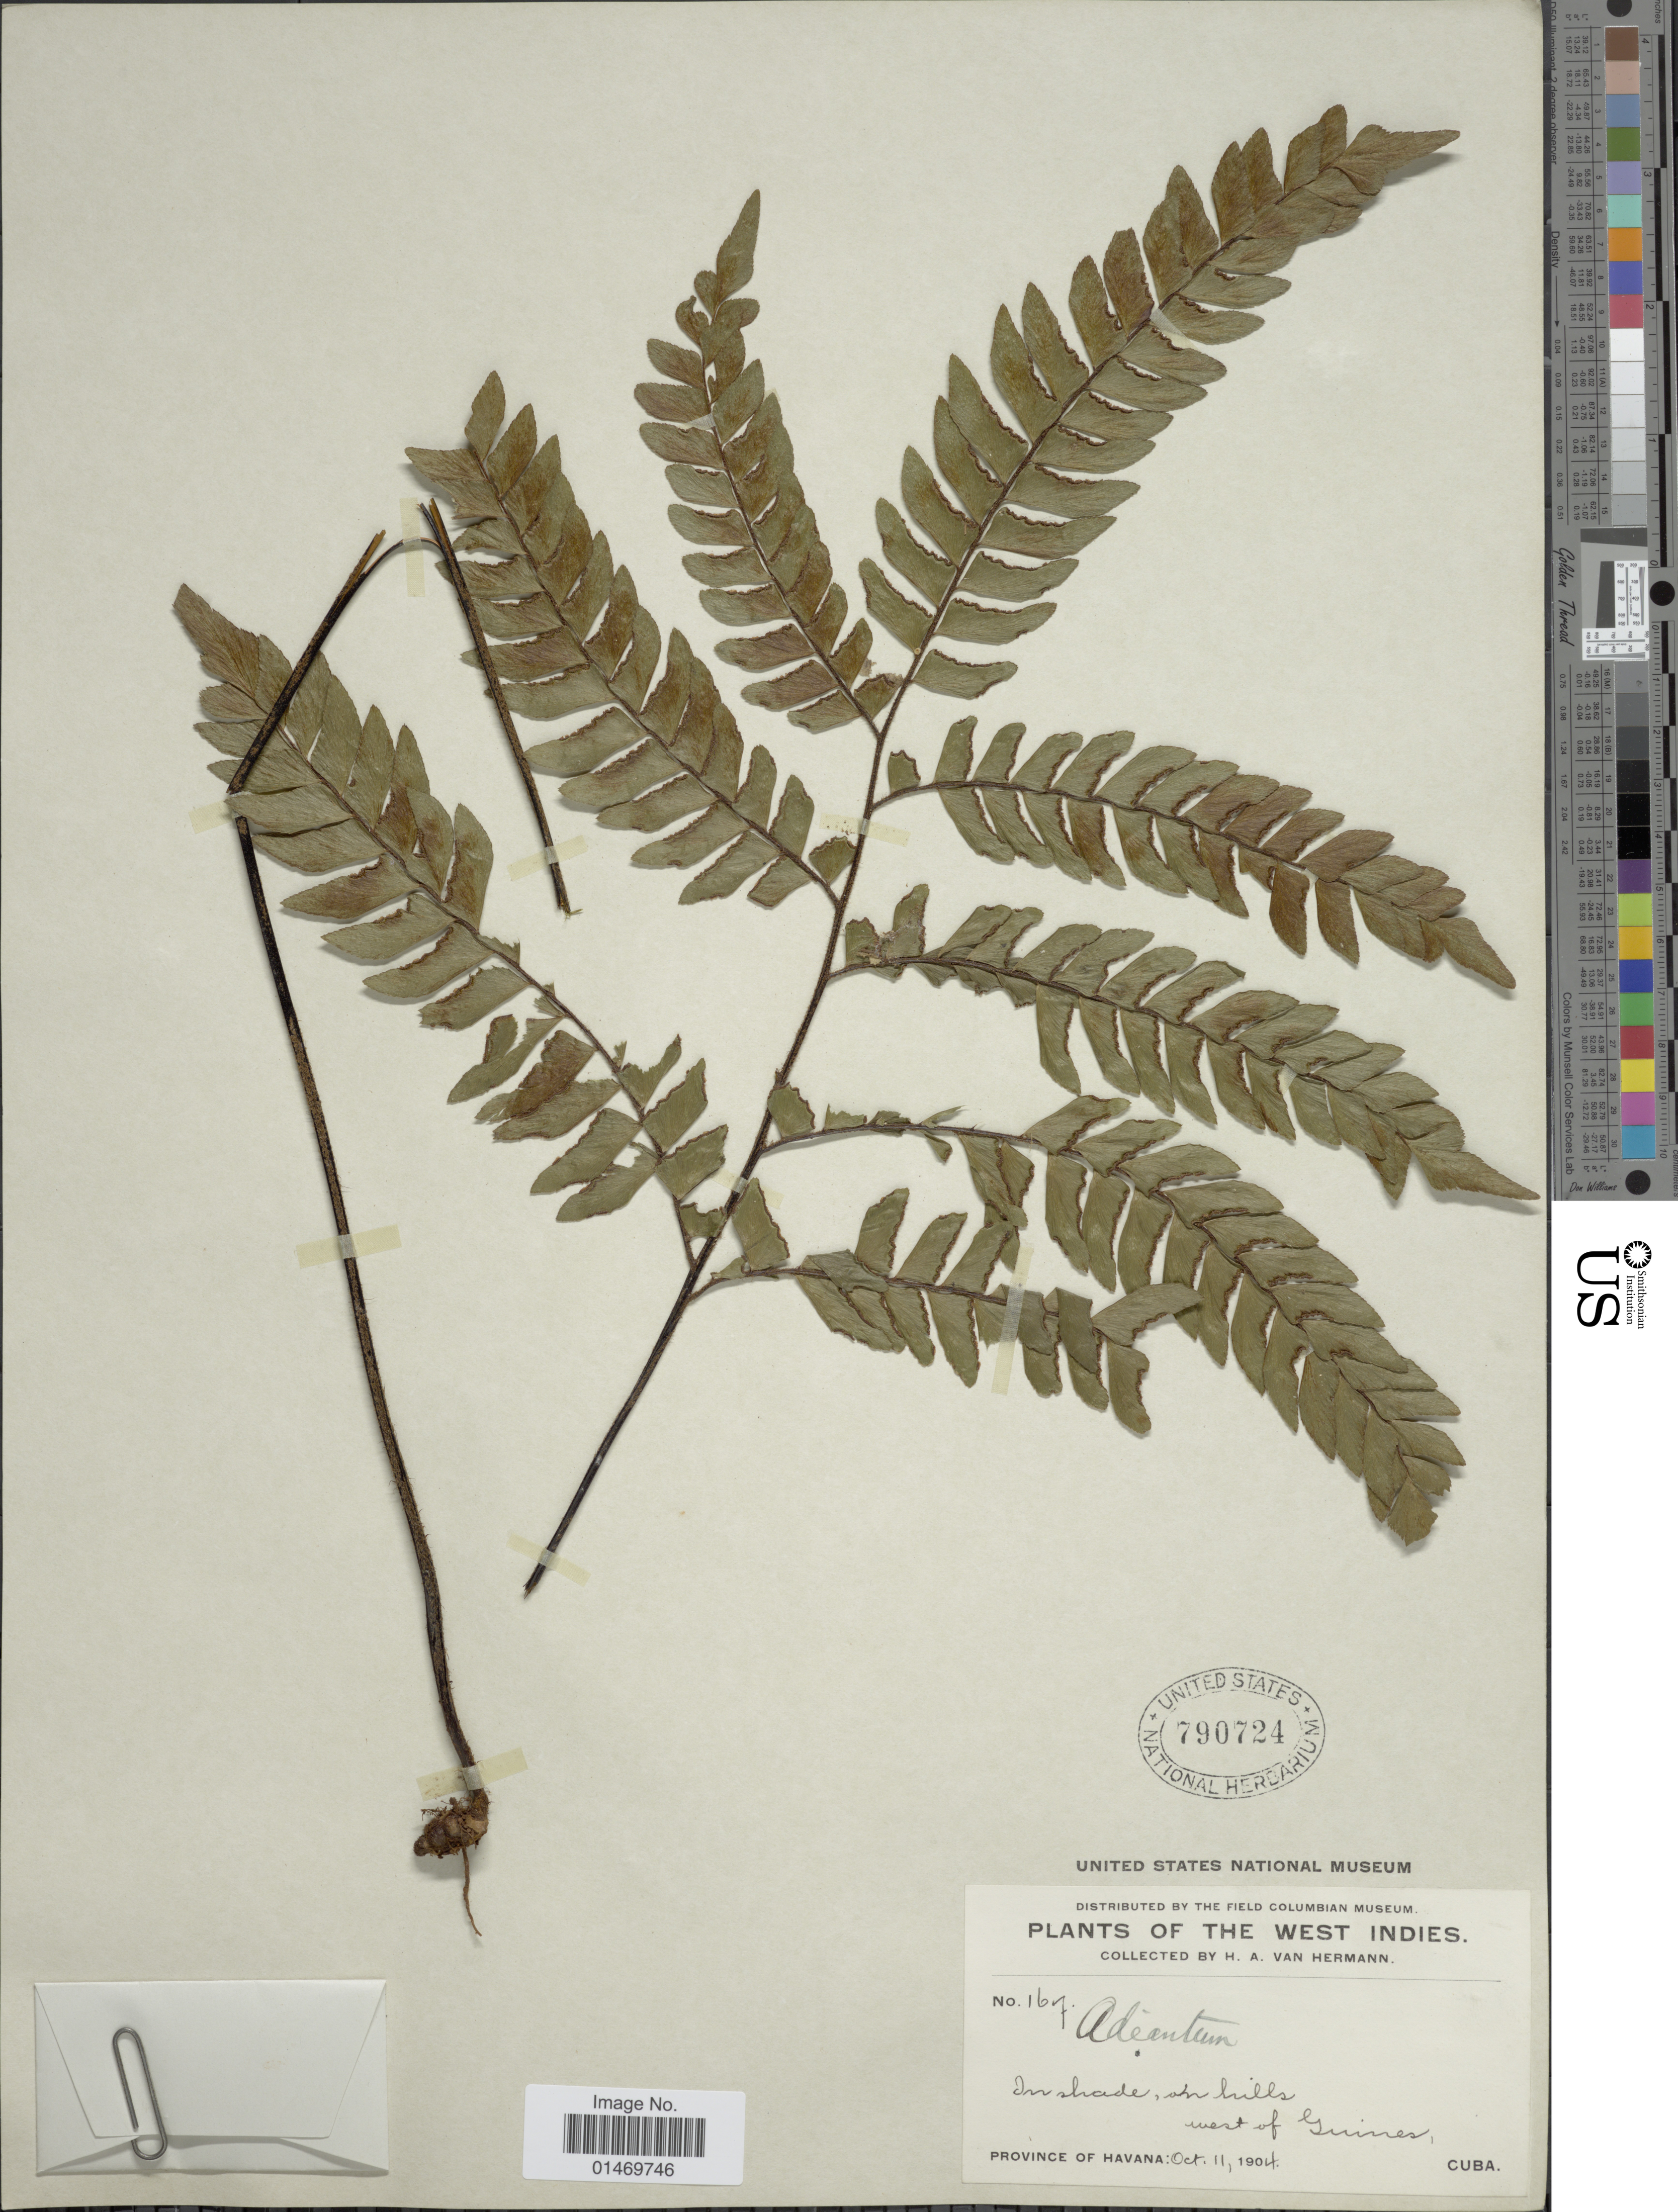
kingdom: Plantae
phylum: Tracheophyta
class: Polypodiopsida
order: Polypodiales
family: Pteridaceae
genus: Adiantum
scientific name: Adiantum villosum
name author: L.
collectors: H. A. Van Hermann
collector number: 167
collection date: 1904-10-11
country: Cuba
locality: West Indies, West of Guinea, Province of Havana.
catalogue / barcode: US 790724